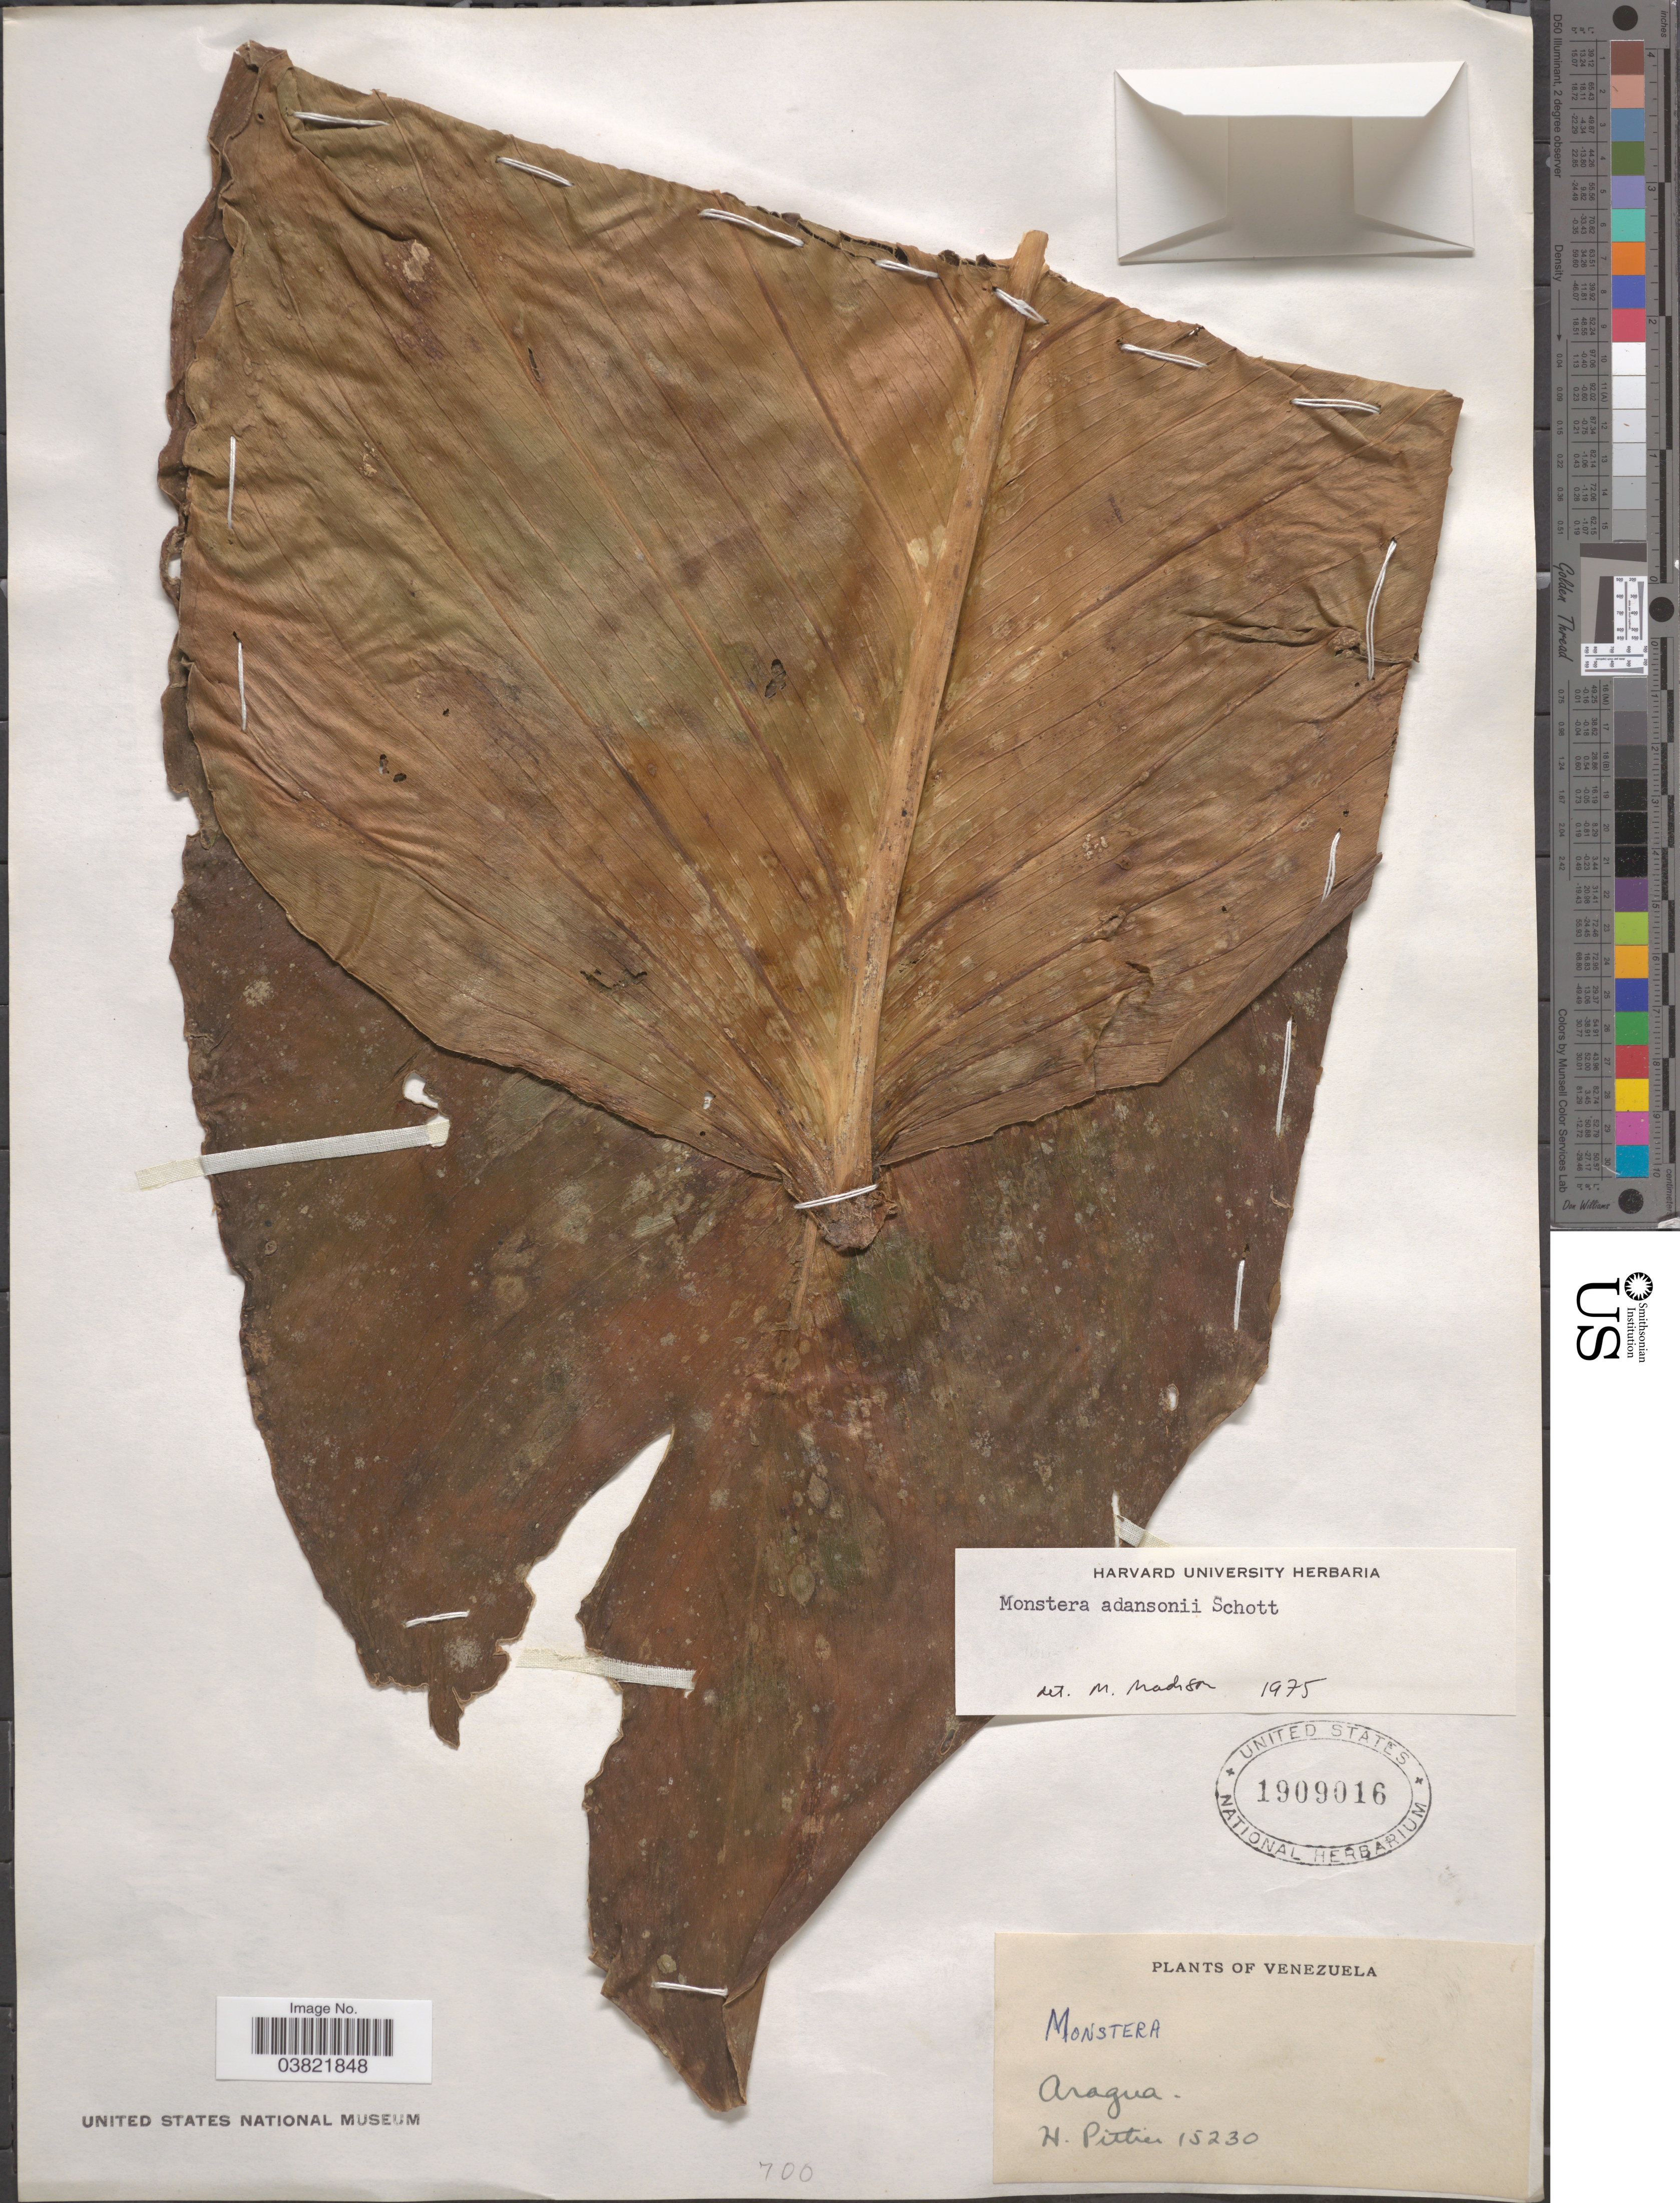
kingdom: Plantae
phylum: Tracheophyta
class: Liliopsida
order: Alismatales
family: Araceae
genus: Monstera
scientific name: Monstera adansonii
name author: Schott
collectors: H. F. Pittier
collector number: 15230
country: Venezuela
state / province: Aragua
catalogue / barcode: US 1909016